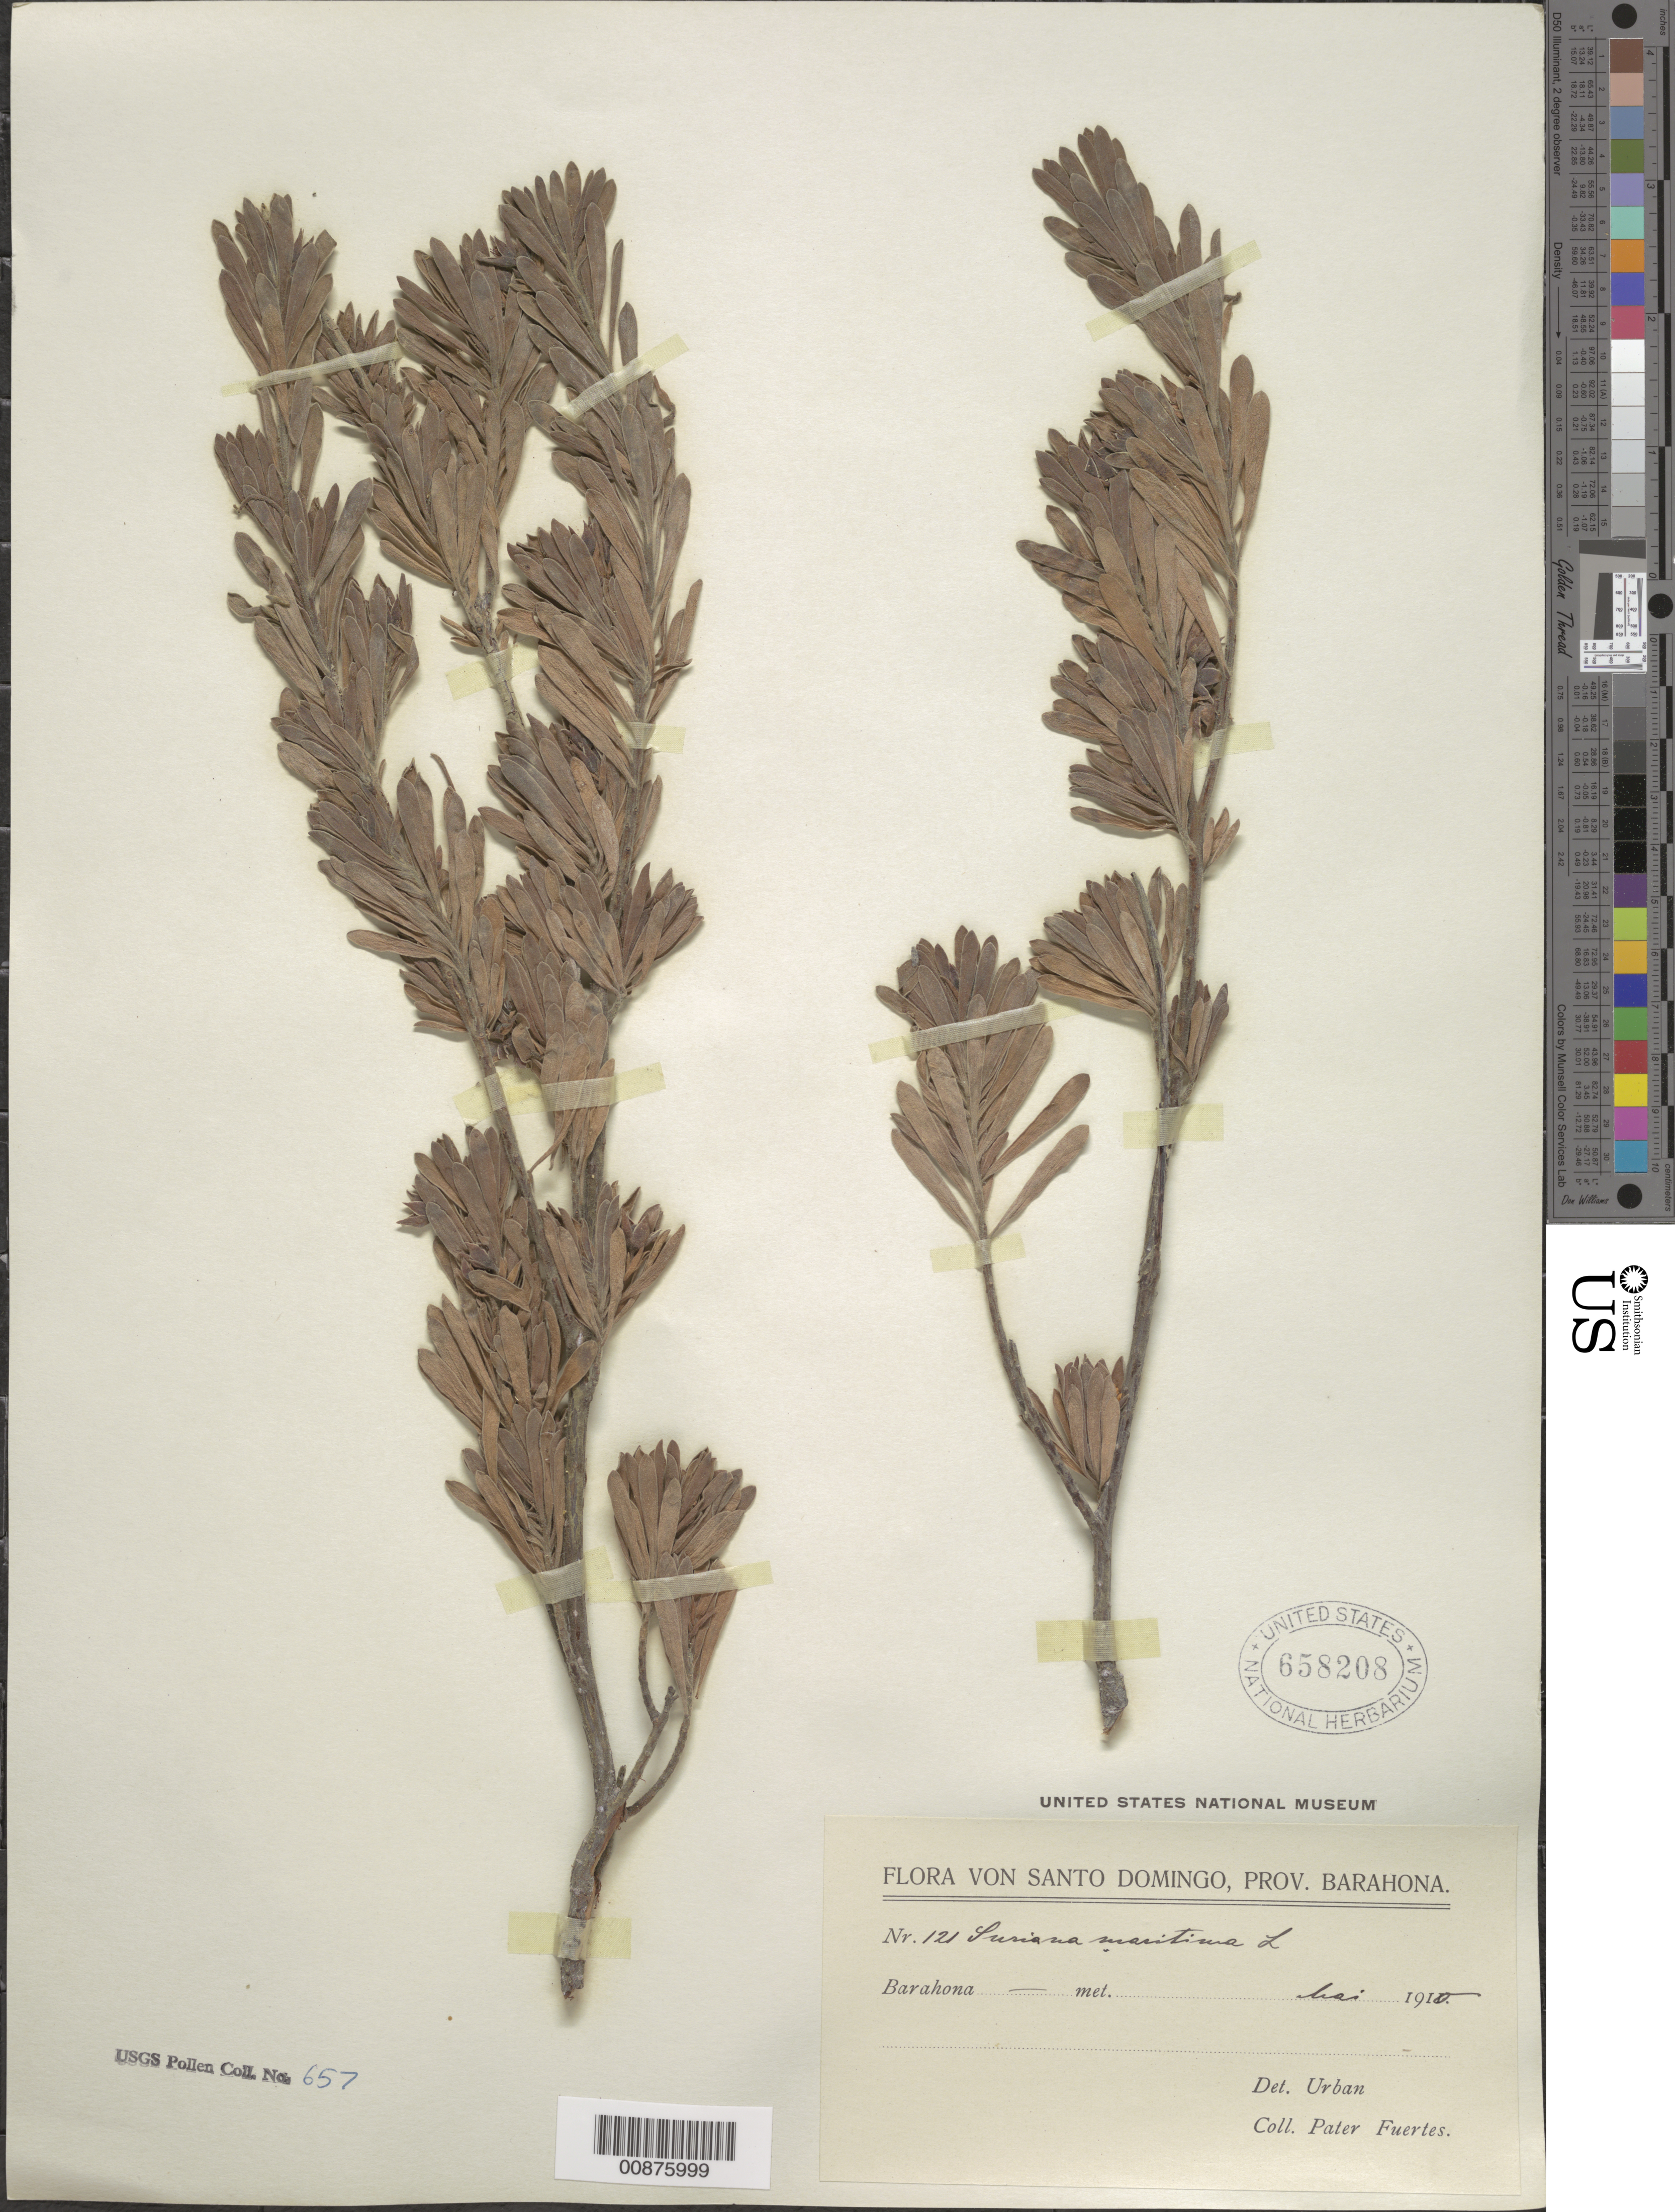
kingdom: Plantae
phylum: Tracheophyta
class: Magnoliopsida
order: Fabales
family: Surianaceae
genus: Suriana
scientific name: Suriana maritima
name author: L.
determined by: Urban, Ignatz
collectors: M. D. Fuertes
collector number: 121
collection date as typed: May 1910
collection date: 1910-05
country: Dominican Republic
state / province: Barahona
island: Hispaniola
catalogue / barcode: US 658208